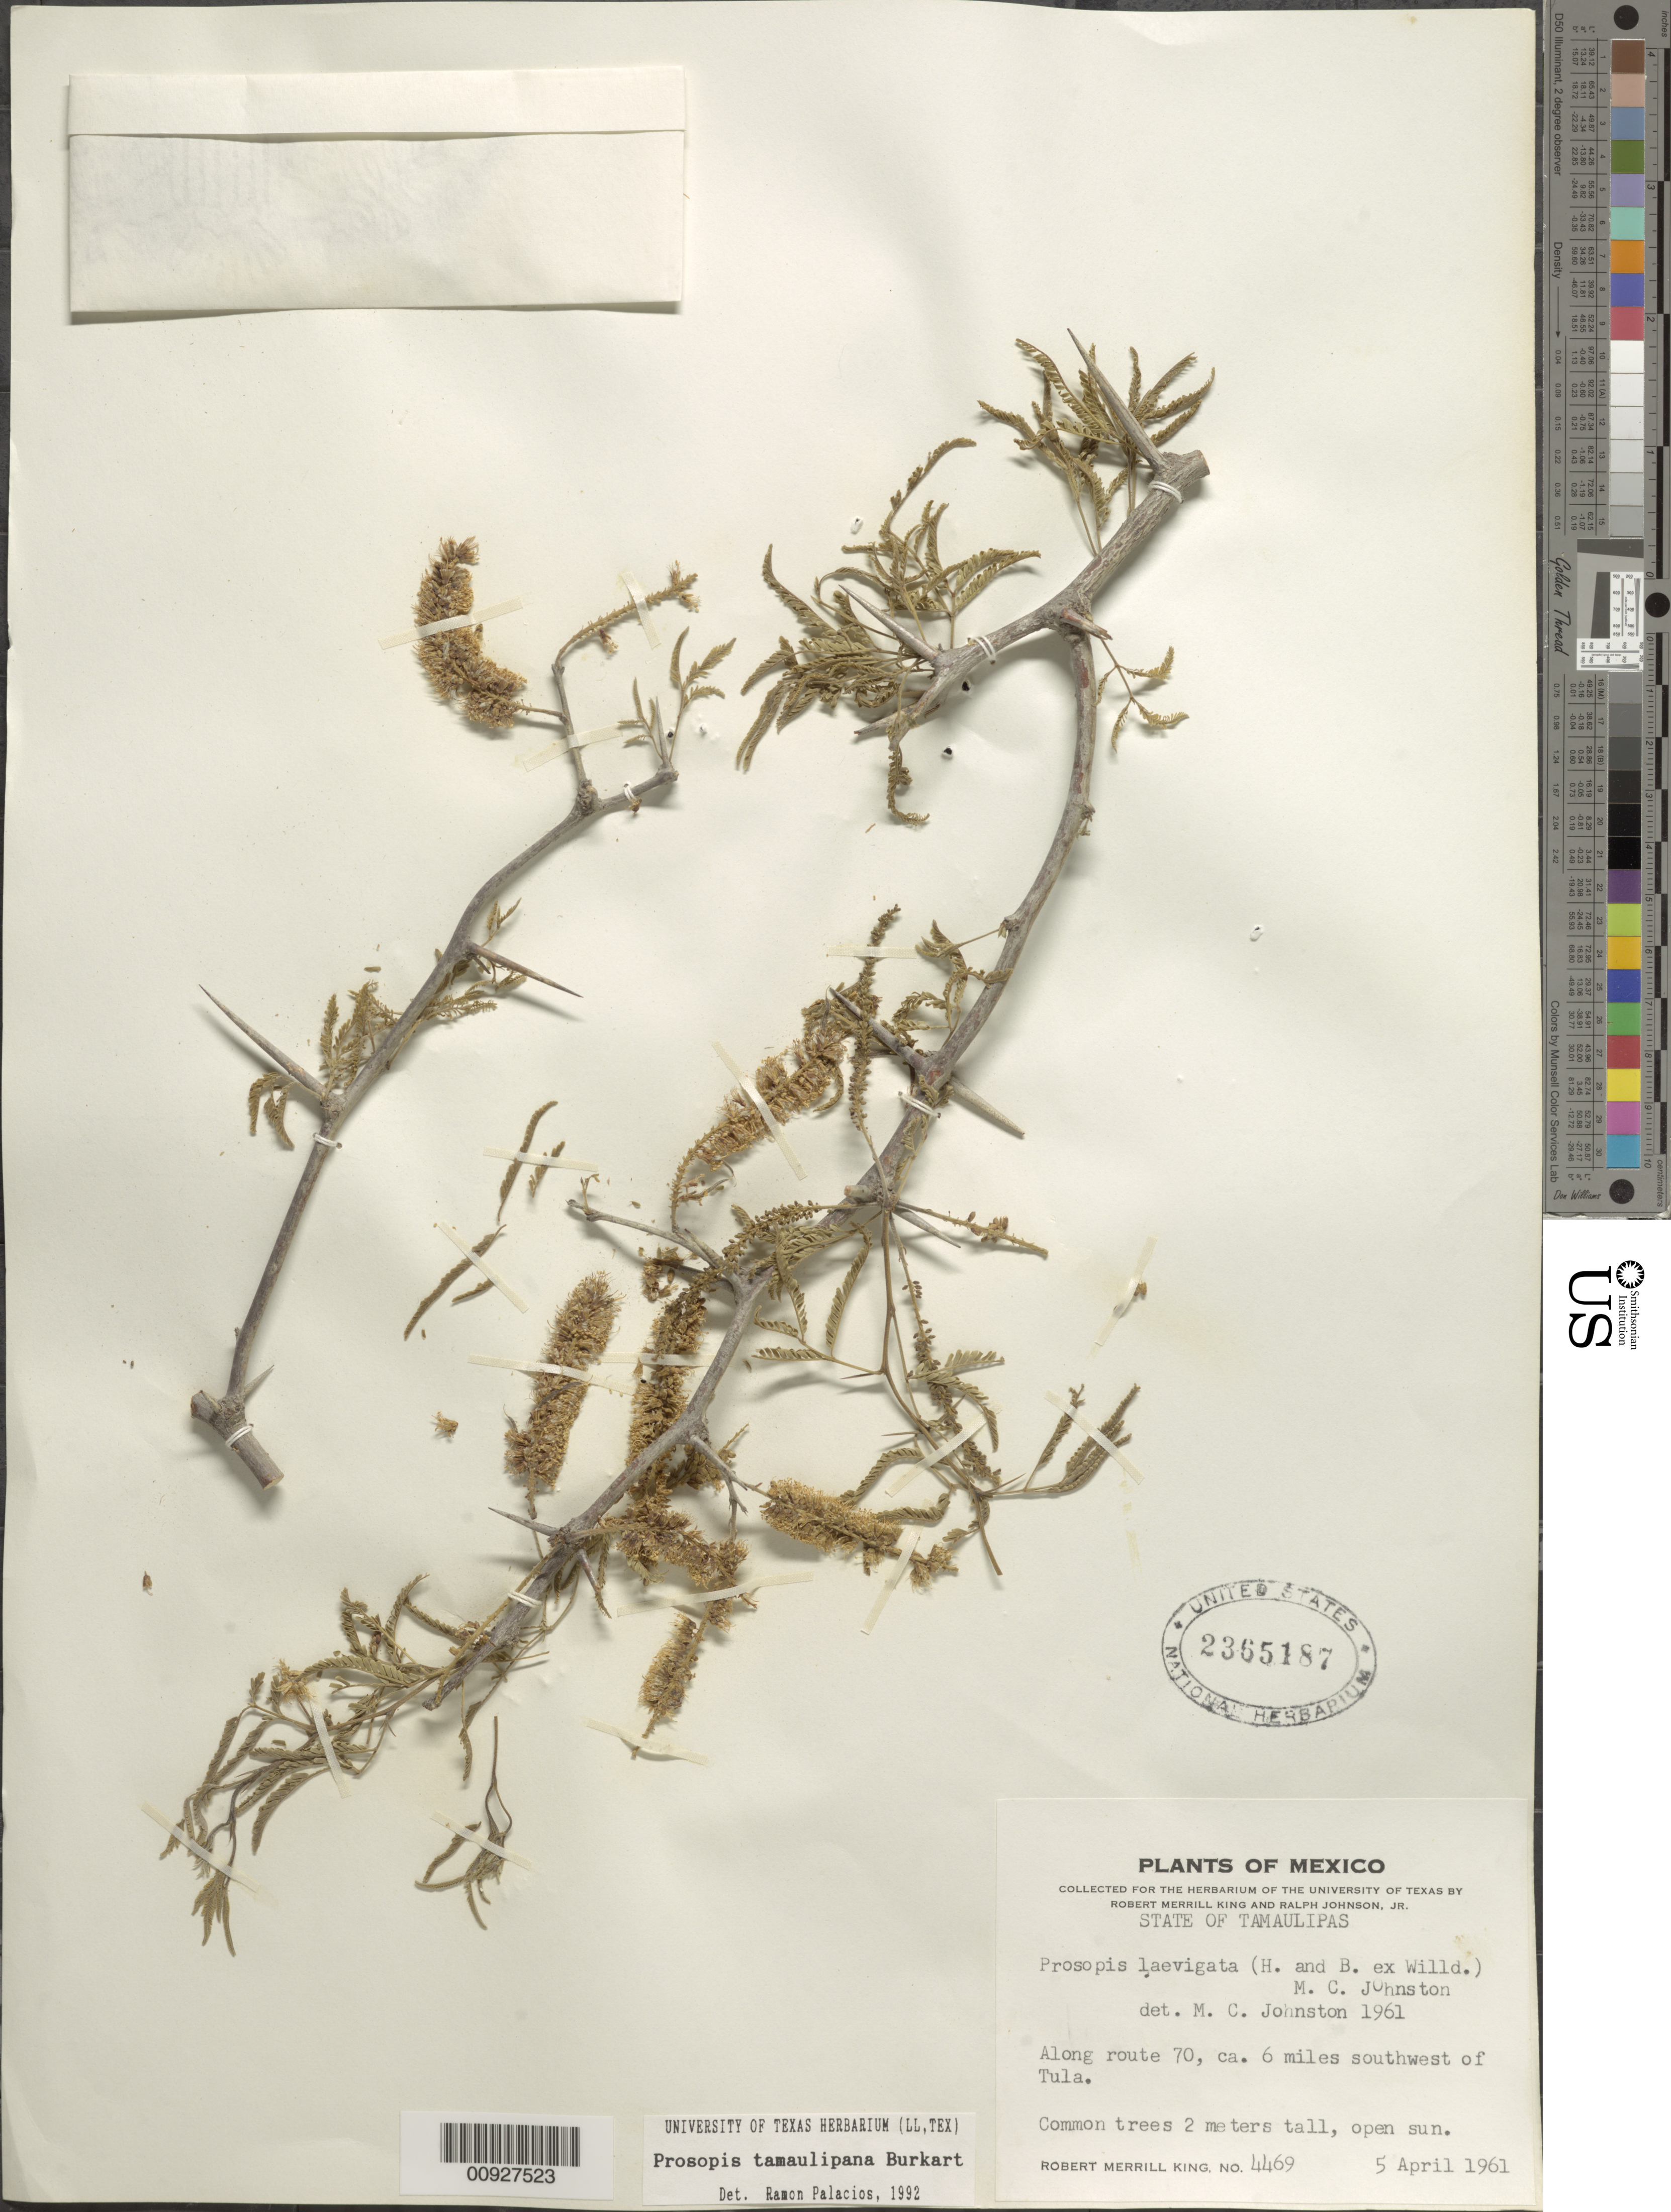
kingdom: Plantae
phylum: Tracheophyta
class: Magnoliopsida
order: Fabales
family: Fabaceae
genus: Neltuma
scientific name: Neltuma palmeri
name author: Britton & Rose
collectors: R. M. King & R. Johnson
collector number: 4469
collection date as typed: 05 Apr 1961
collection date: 1961-04-05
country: Mexico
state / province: Tamaulipas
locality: Along route 70, ca. 6 miles southwest of Tula.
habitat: Open sun.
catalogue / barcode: US 2365187